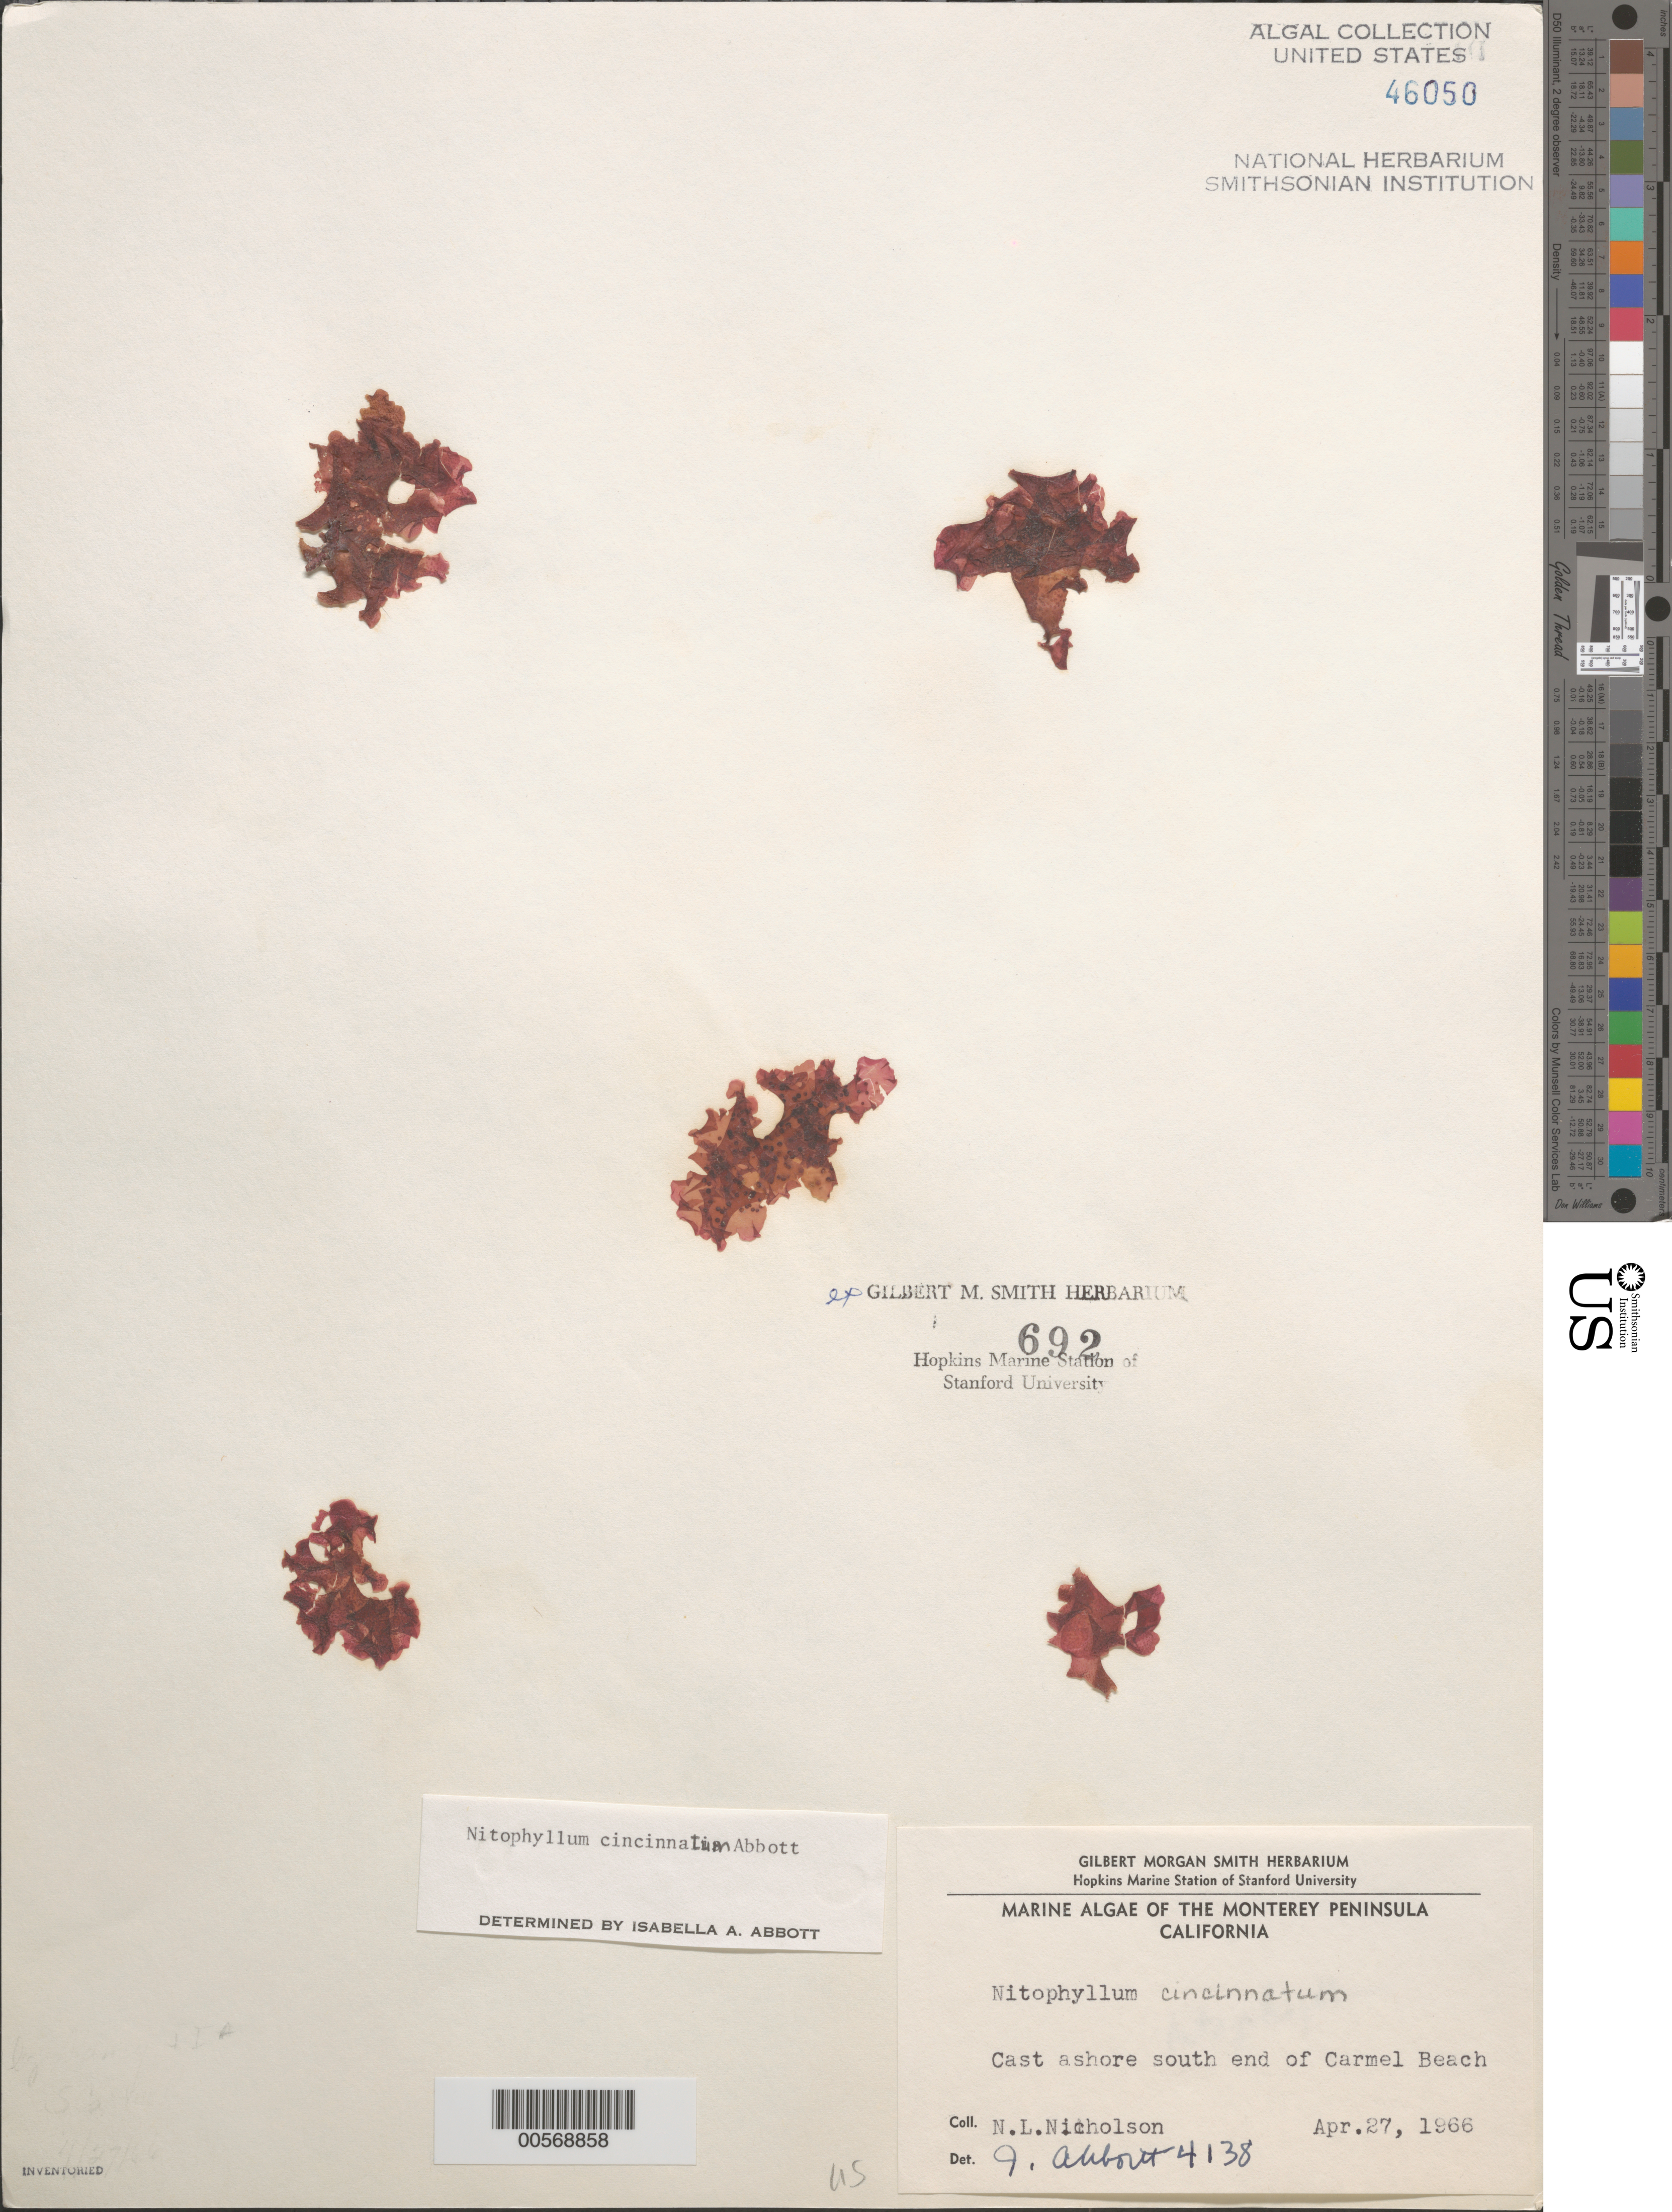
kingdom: Plantae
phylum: Rhodophyta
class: Florideophyceae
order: Ceramiales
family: Delesseriaceae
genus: Nitophyllum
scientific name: Nitophyllum cincinnatum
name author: I.A. Abbott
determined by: Abbott, Isabella A.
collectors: N. Nicholson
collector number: IAA 4138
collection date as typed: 27 Apr 1966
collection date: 1966-04-27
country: United States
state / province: California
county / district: Monterey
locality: Carmel Beach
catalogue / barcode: US 46050